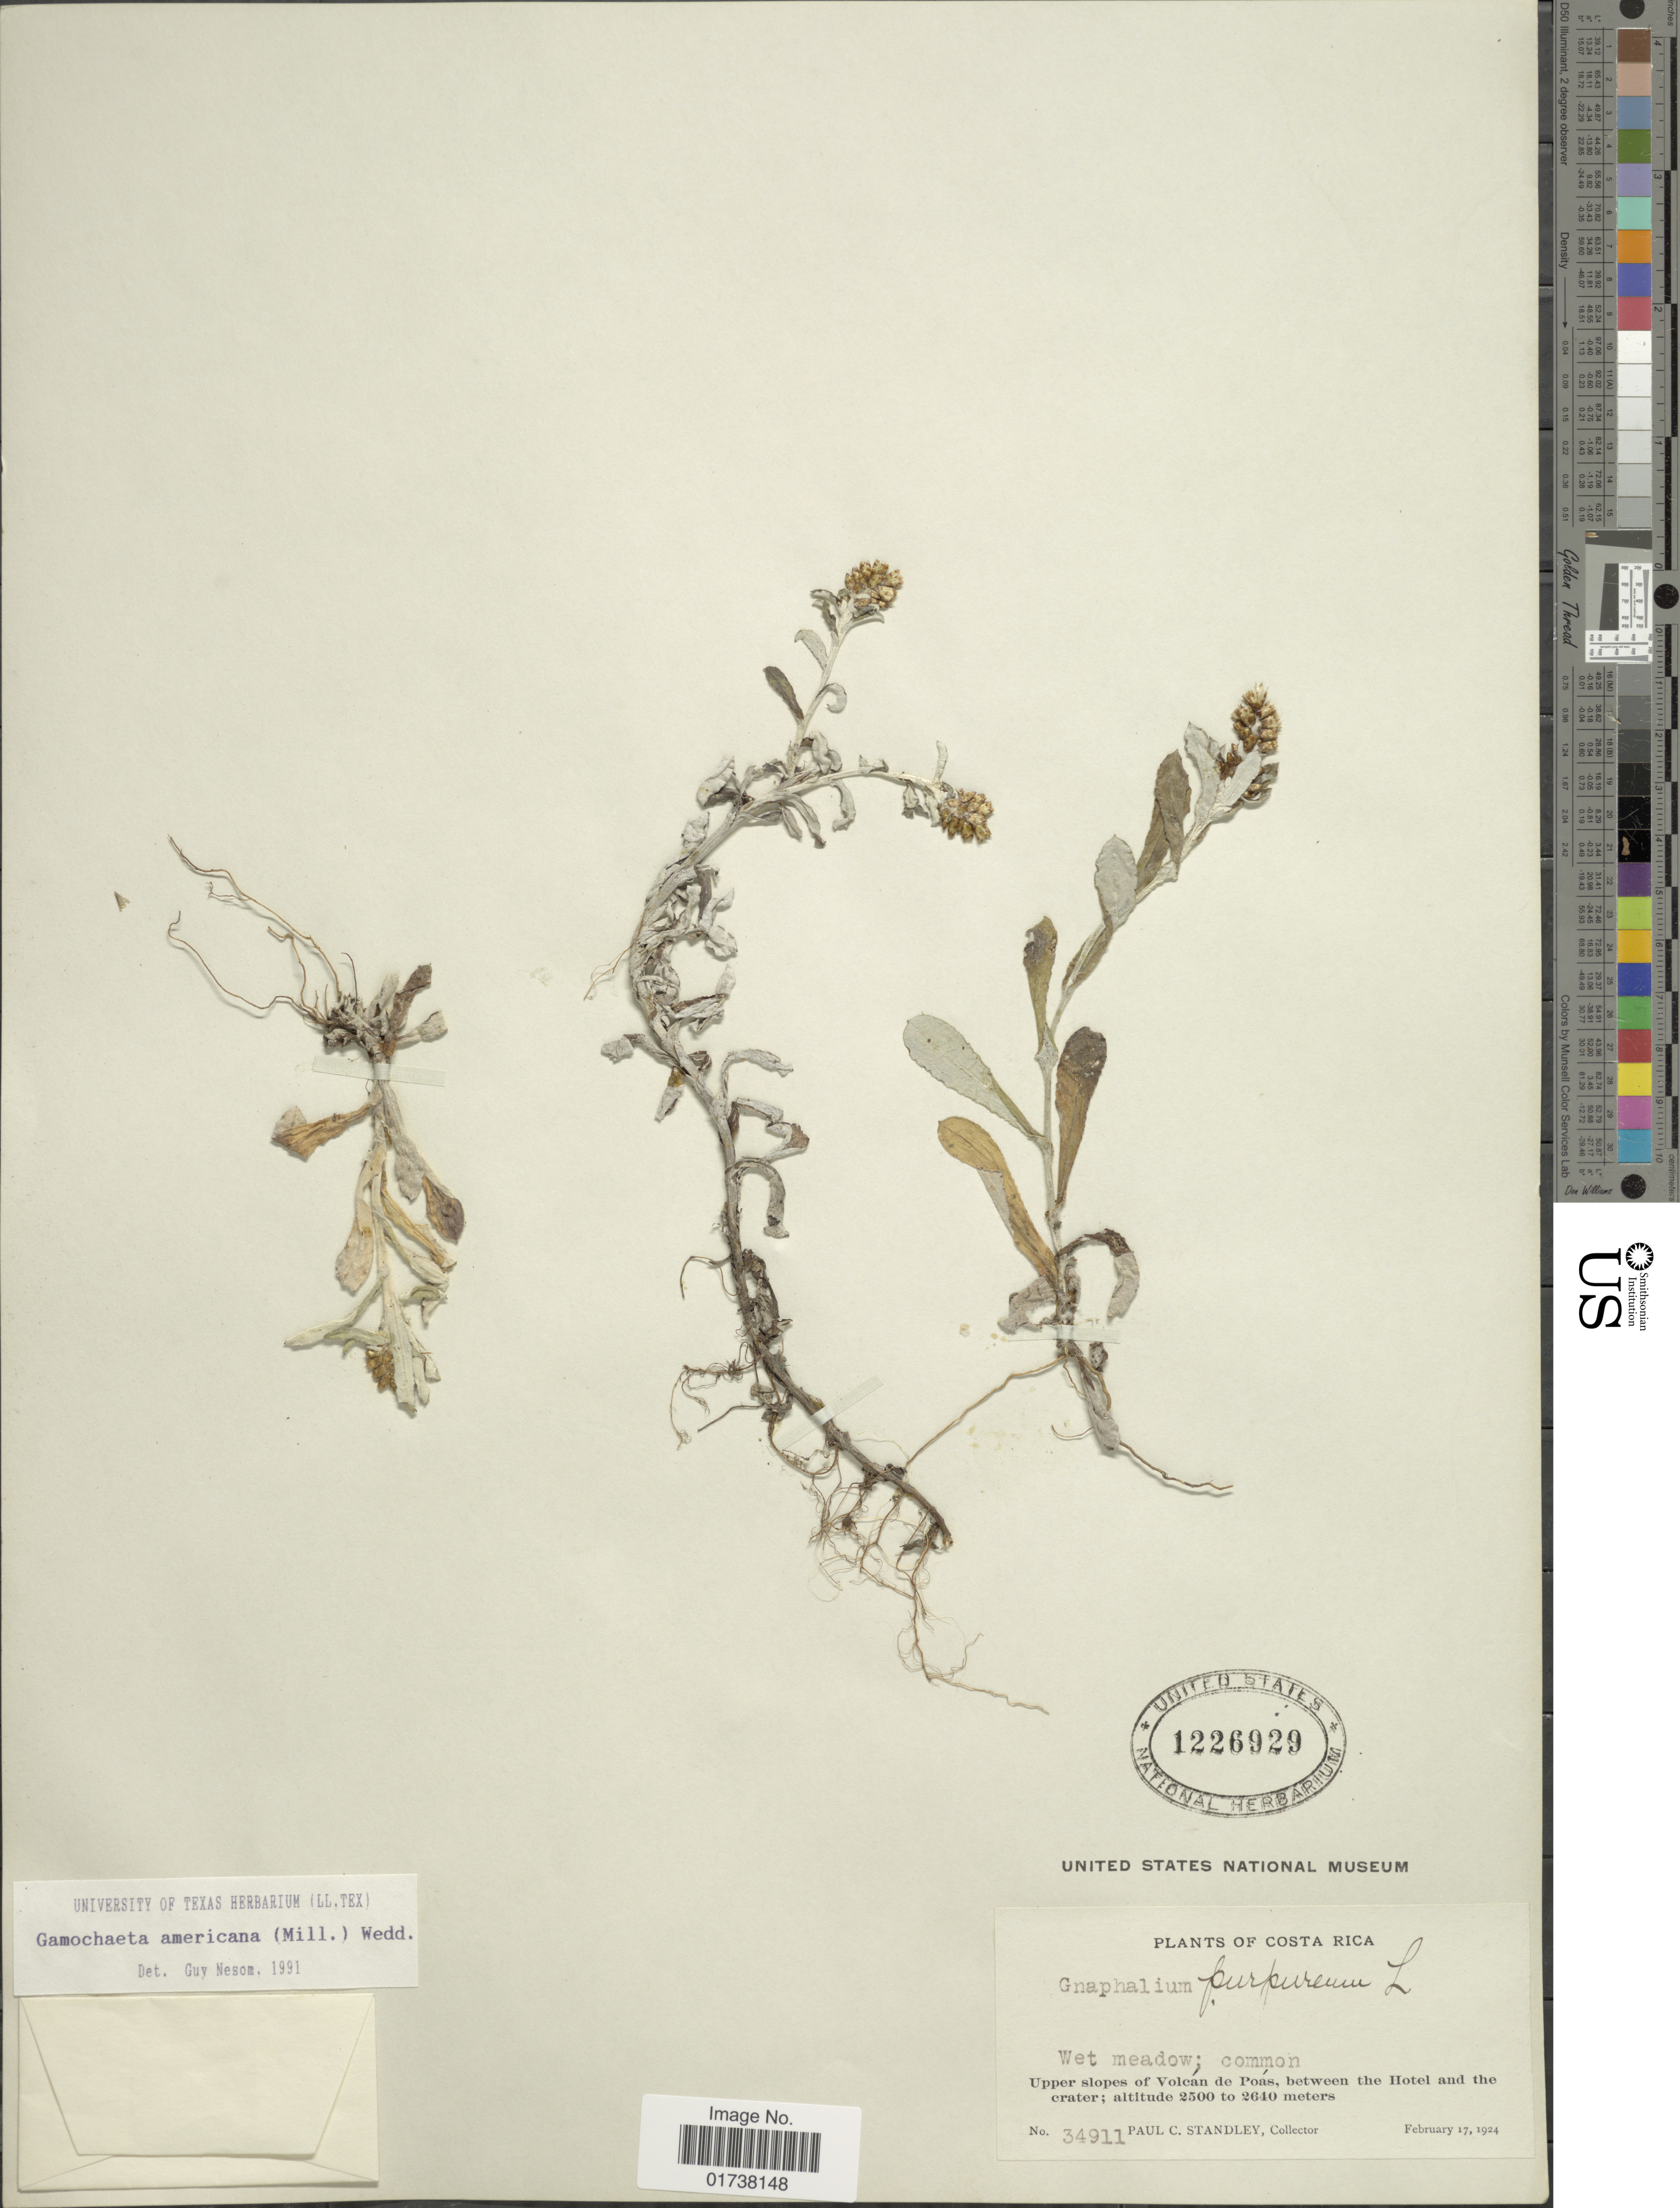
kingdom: Plantae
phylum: Tracheophyta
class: Magnoliopsida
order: Asterales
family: Asteraceae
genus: Gamochaeta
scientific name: Gamochaeta americana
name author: (Mill.) Wedd.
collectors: P. C. Standley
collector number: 34911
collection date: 1924-02-17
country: Costa Rica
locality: Upper slopes of Volcan de Poas, between the Hotel and the crater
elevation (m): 2500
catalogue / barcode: US 1226929